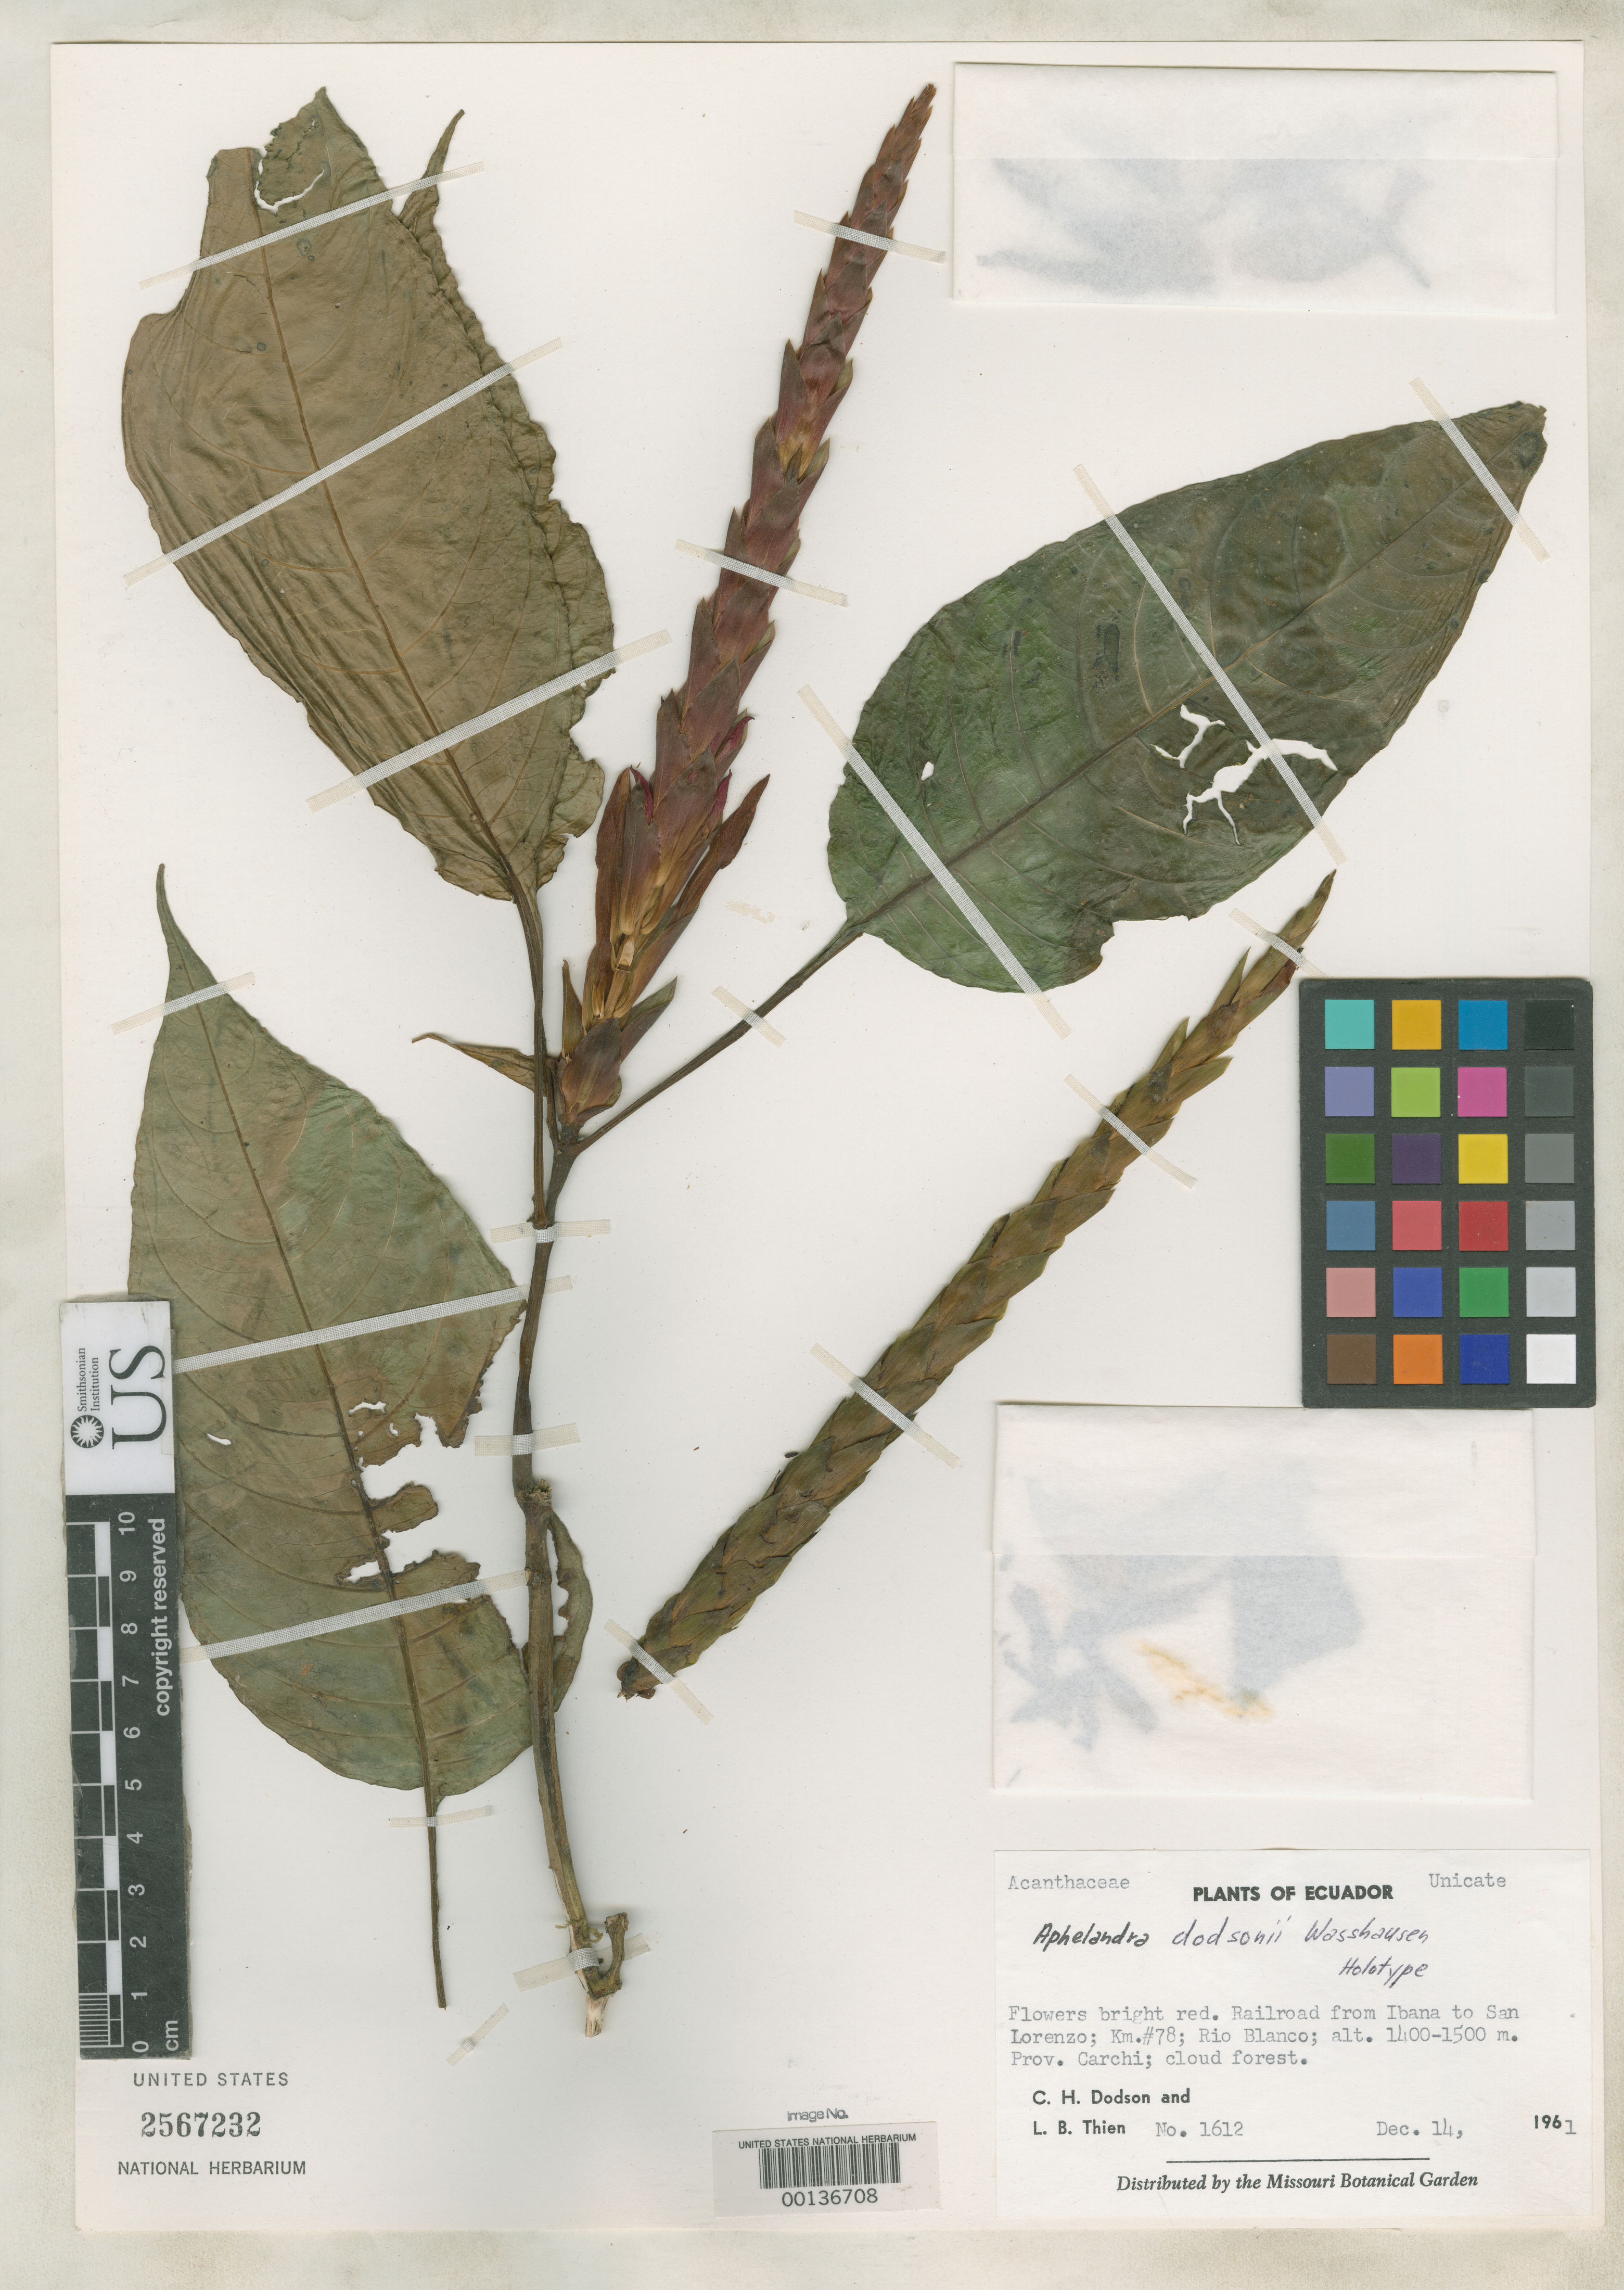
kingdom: Plantae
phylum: Tracheophyta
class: Magnoliopsida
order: Lamiales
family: Acanthaceae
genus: Aphelandra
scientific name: Aphelandra dodsonii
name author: Wassh.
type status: Holotype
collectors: C. H. Dodson & L. Thien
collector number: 1612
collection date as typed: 14 Dec 1961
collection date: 1961-12-14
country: Ecuador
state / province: Carchi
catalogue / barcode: US 2567232